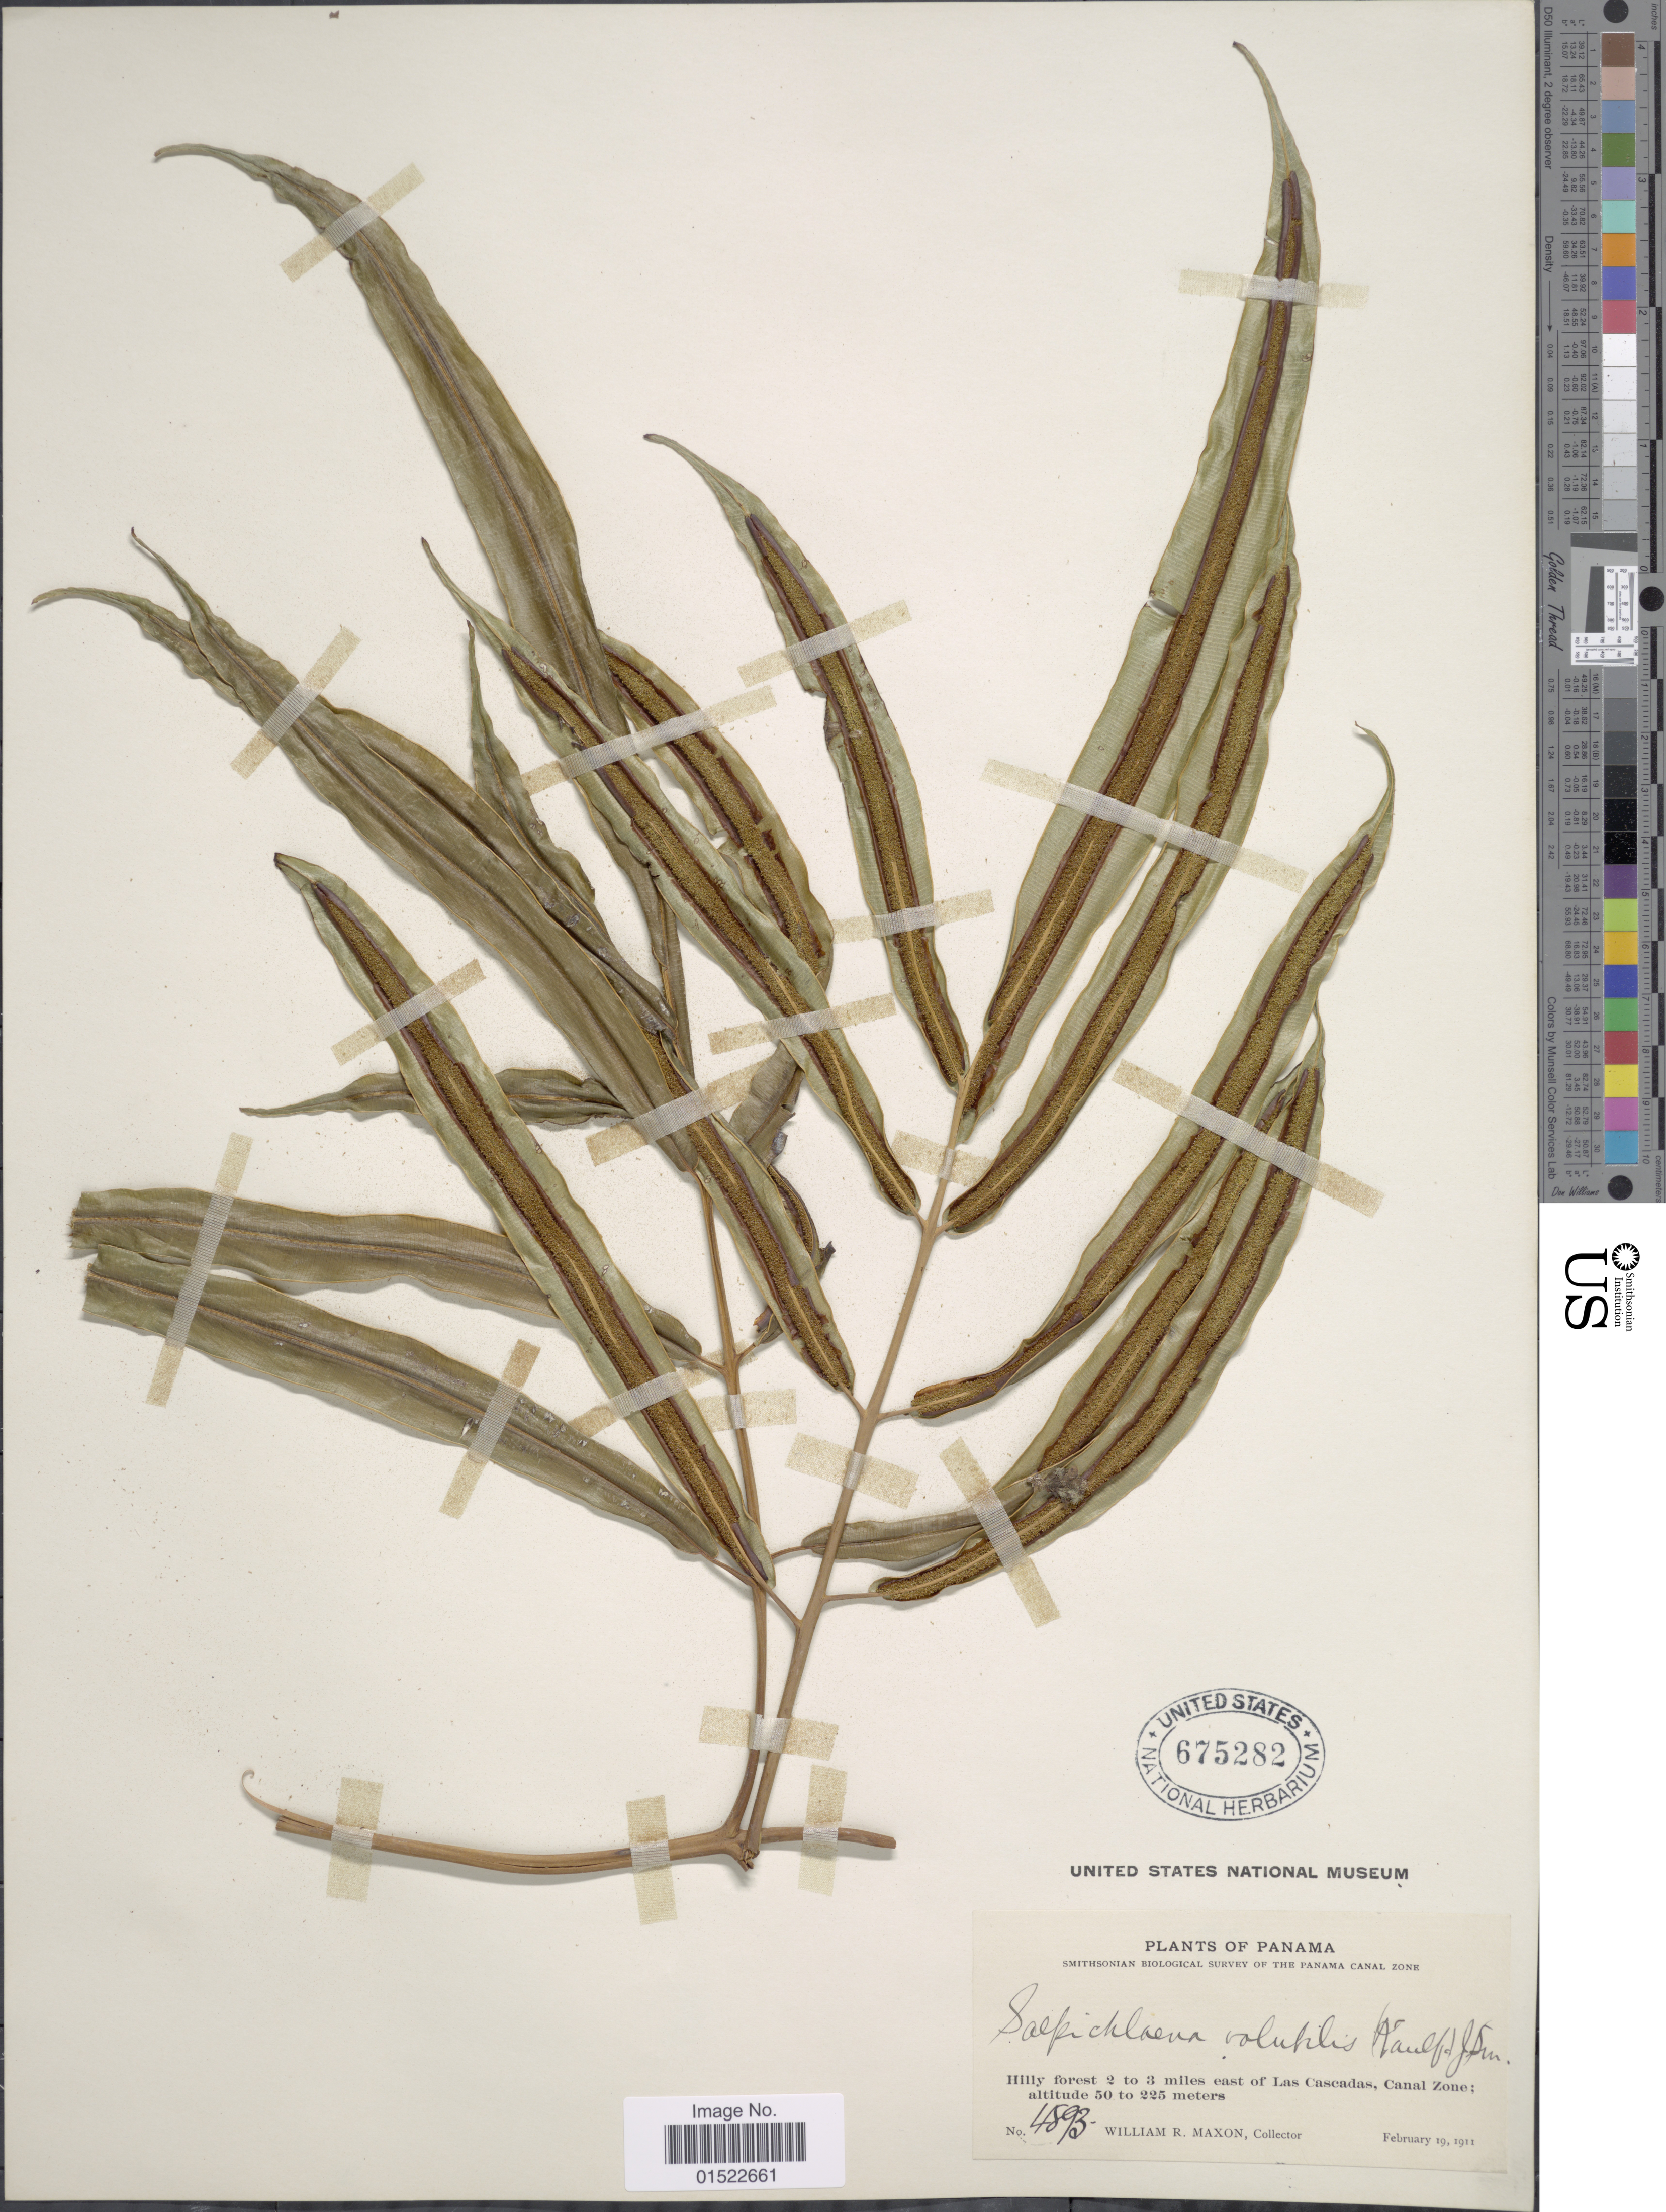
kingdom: Plantae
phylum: Tracheophyta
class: Polypodiopsida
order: Polypodiales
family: Blechnaceae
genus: Salpichlaena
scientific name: Salpichlaena volubilis subsp. volubilis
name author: (Kaulf.) J. Sm.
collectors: W. R. Maxon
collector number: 4893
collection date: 1911-02-19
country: Panama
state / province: Colón / Panamá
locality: Hilly forest 2 to 3 miles east of Las Cascadas, Canal Zone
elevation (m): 50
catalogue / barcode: US 675282